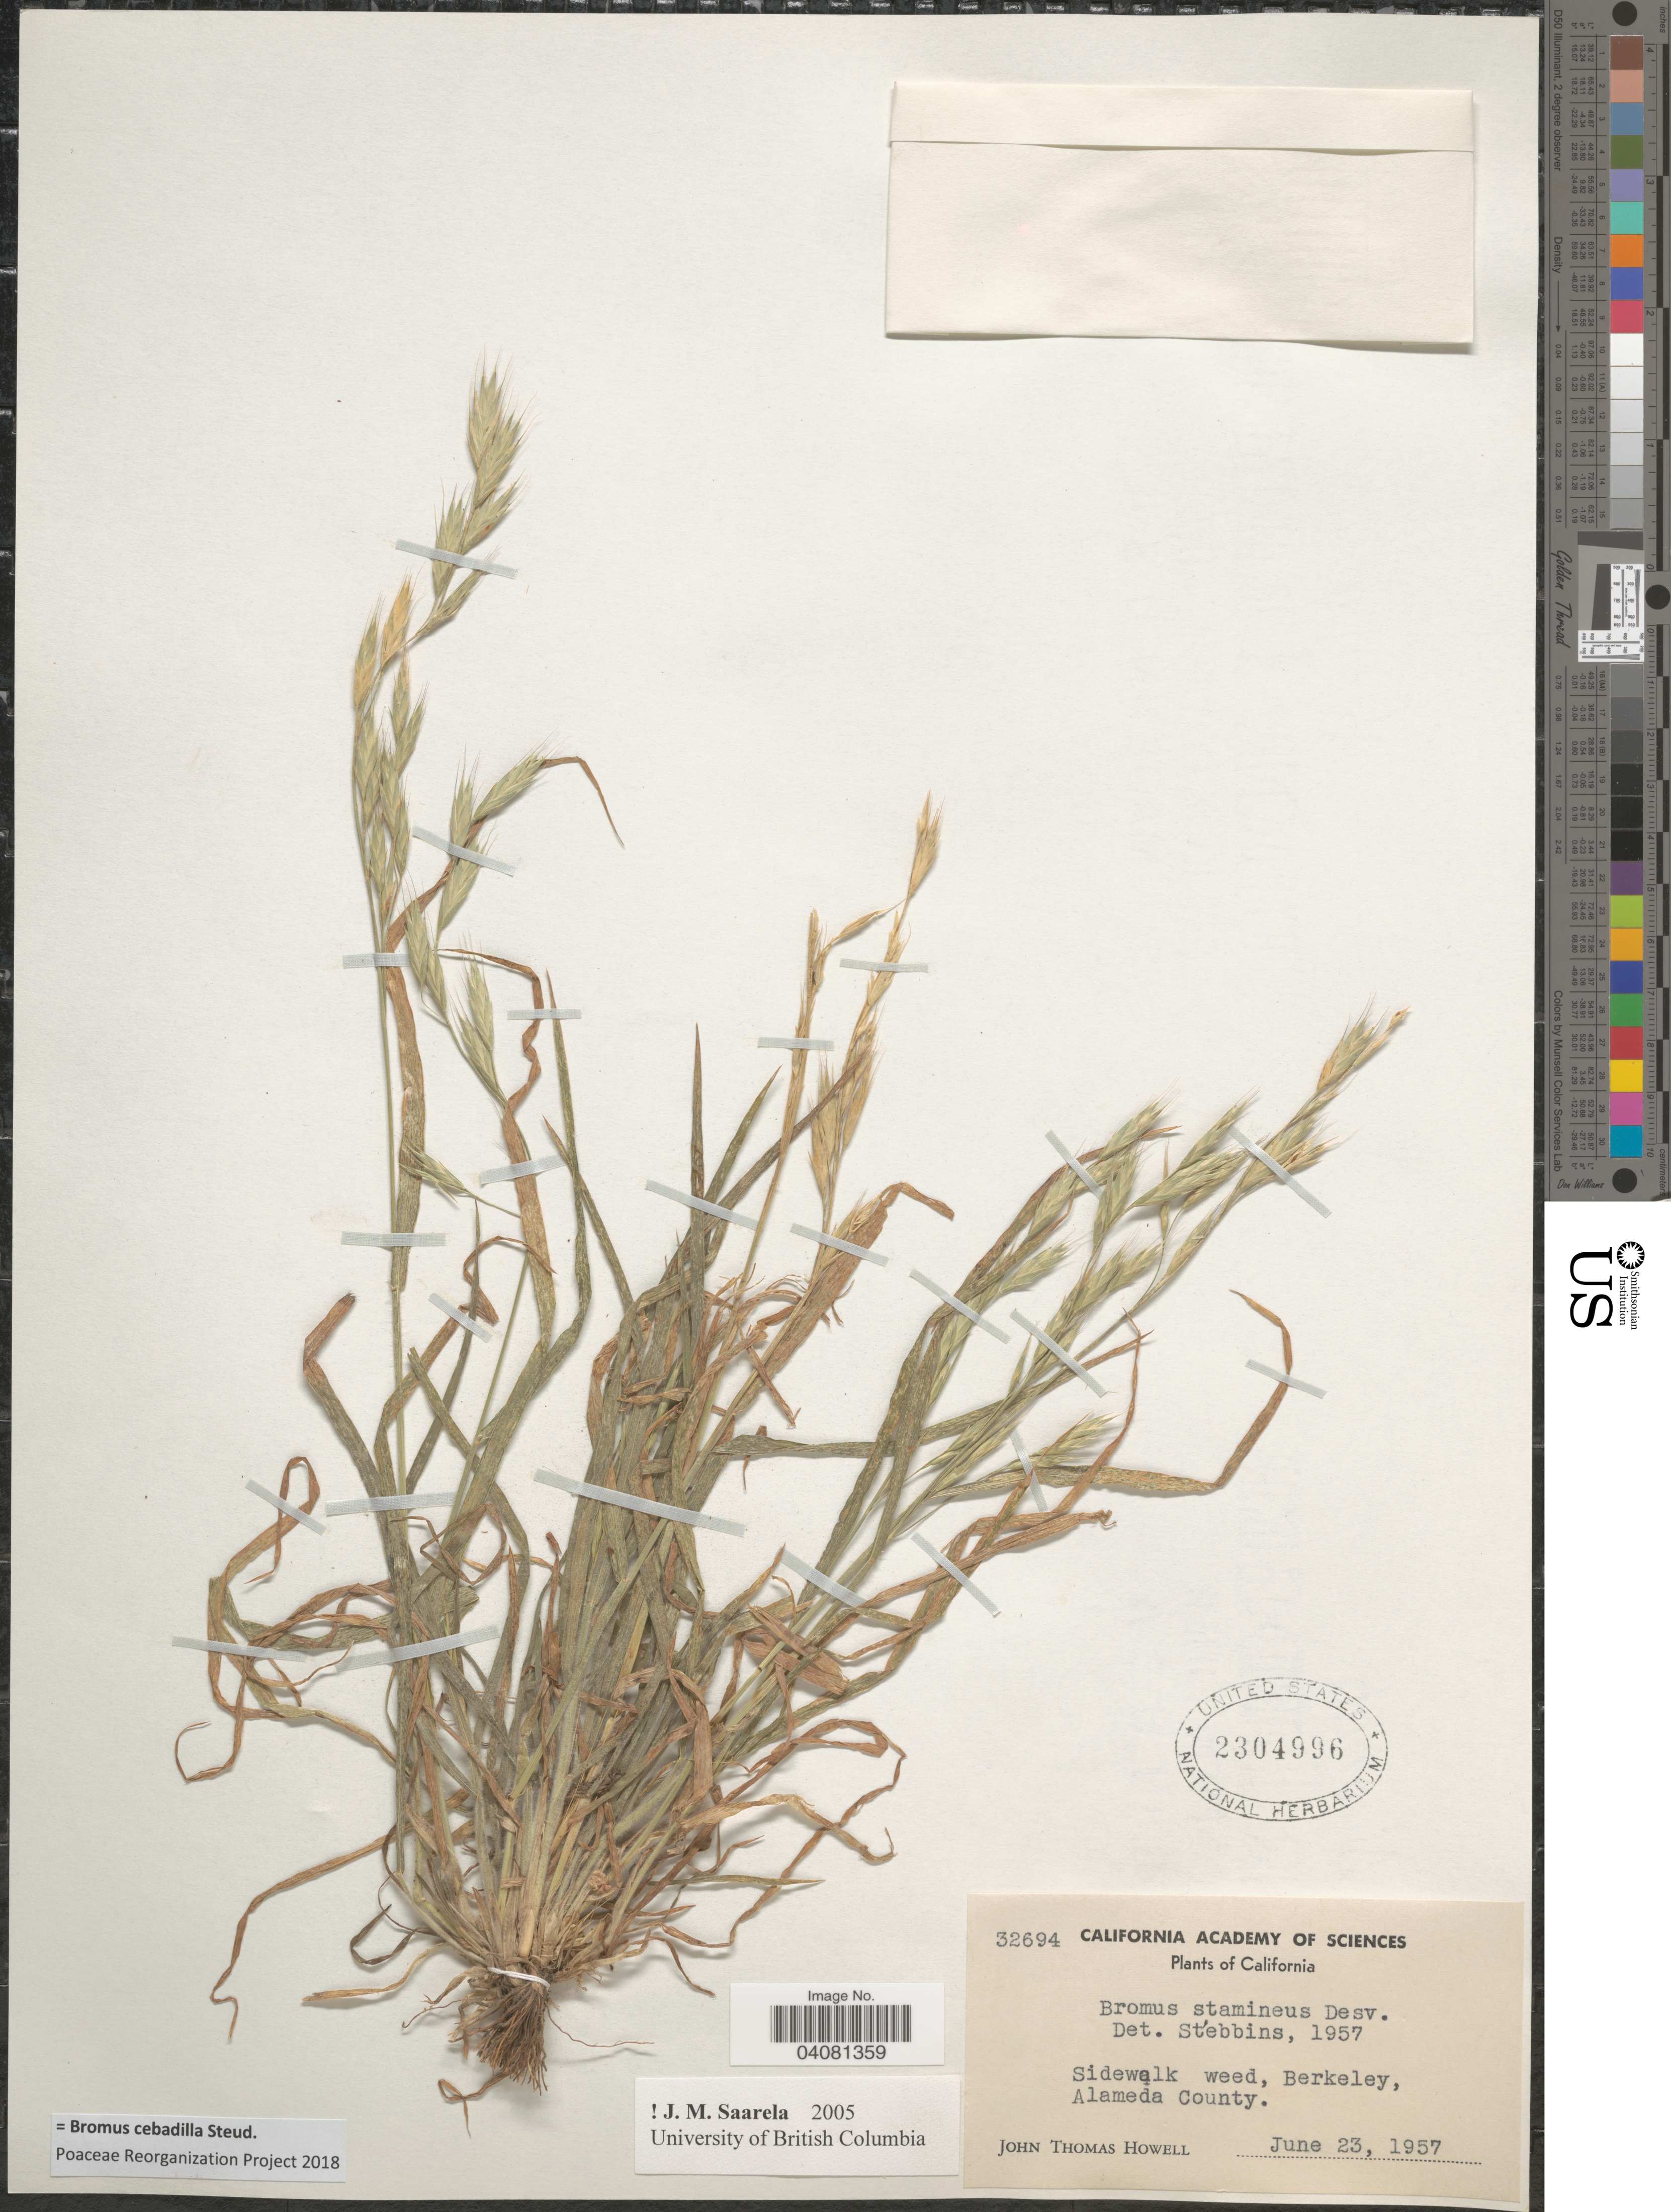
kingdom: Plantae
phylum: Tracheophyta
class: Liliopsida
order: Poales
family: Poaceae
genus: Bromus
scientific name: Bromus cebadilla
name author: Steud.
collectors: J. T. Howell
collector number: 32694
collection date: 1957-06-23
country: United States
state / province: California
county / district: Alameda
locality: Sidewalk weed, Berkeley, Alameda County.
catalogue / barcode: US 2304996